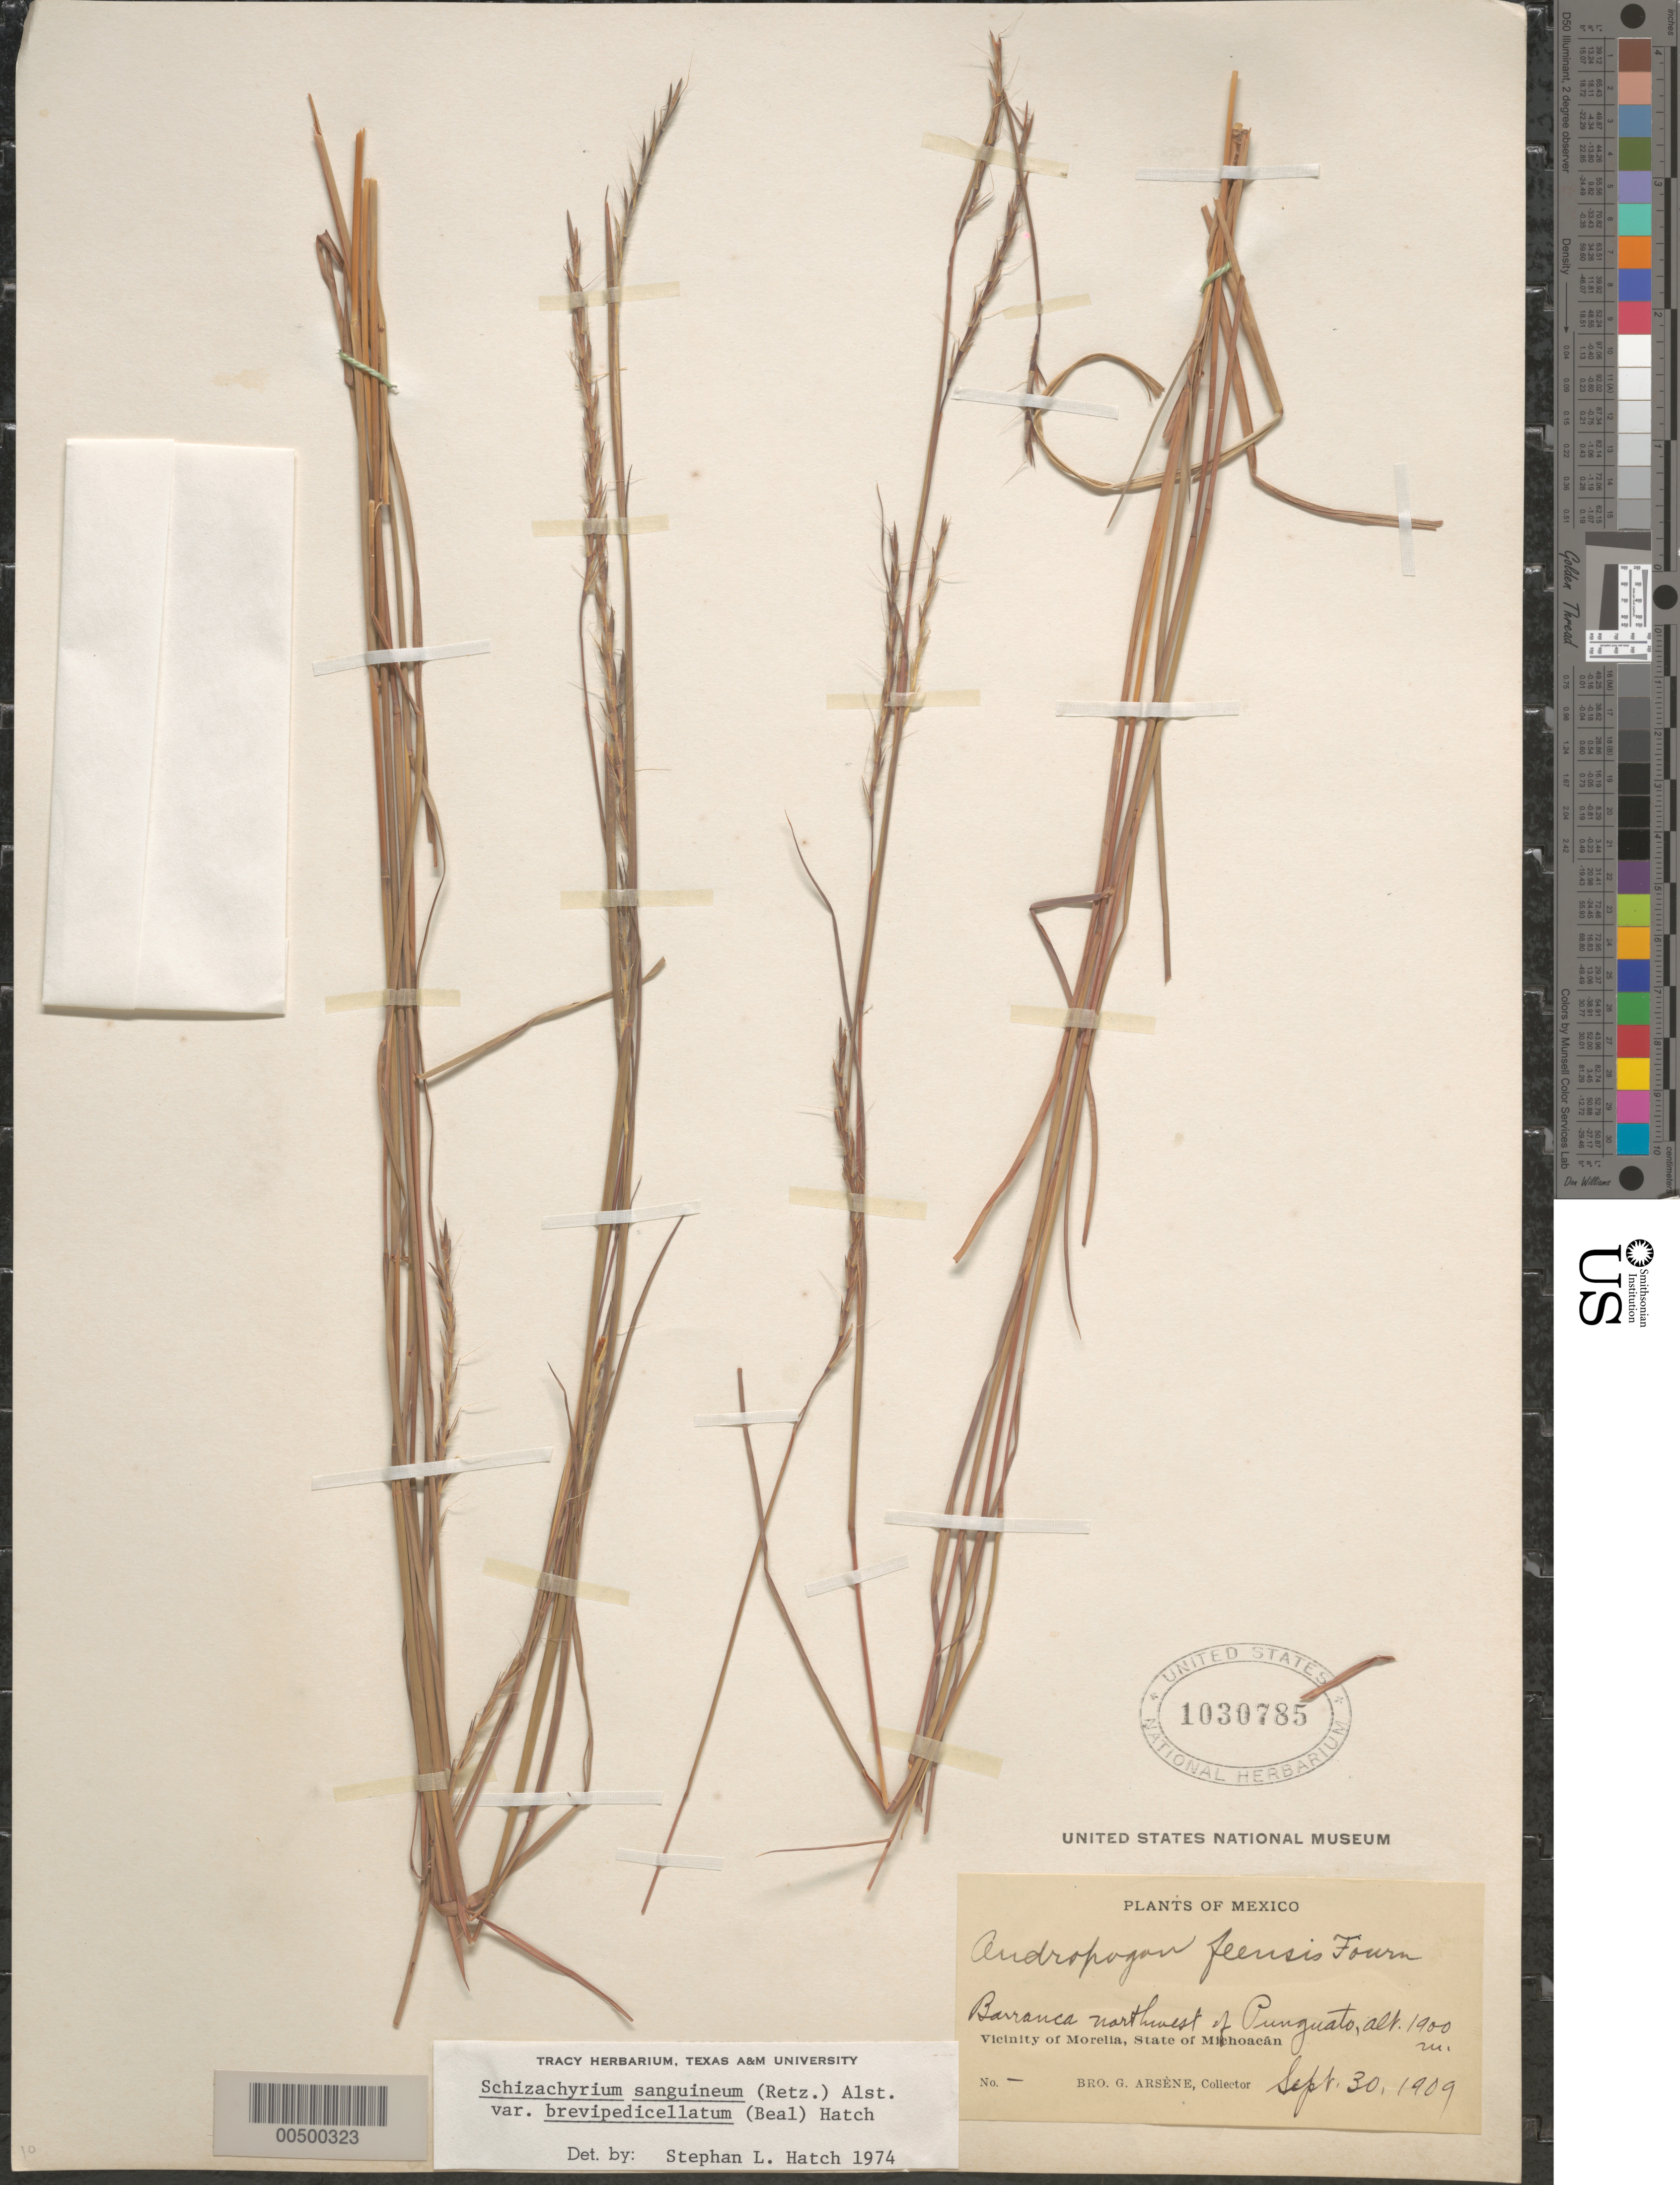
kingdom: Plantae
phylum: Tracheophyta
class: Liliopsida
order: Poales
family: Poaceae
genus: Schizachyrium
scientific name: Schizachyrium sanguineum var. brevipedicellatum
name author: (W.J. Beal) S.L. Hatch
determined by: Hatch, S. L.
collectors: Bro. G. Arsène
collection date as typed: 30 Sep 1909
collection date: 1909-09-30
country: Mexico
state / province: Michoacán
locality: Barranca NW of Punguato, vicinity of Morelia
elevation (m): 1900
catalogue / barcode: US 1030785